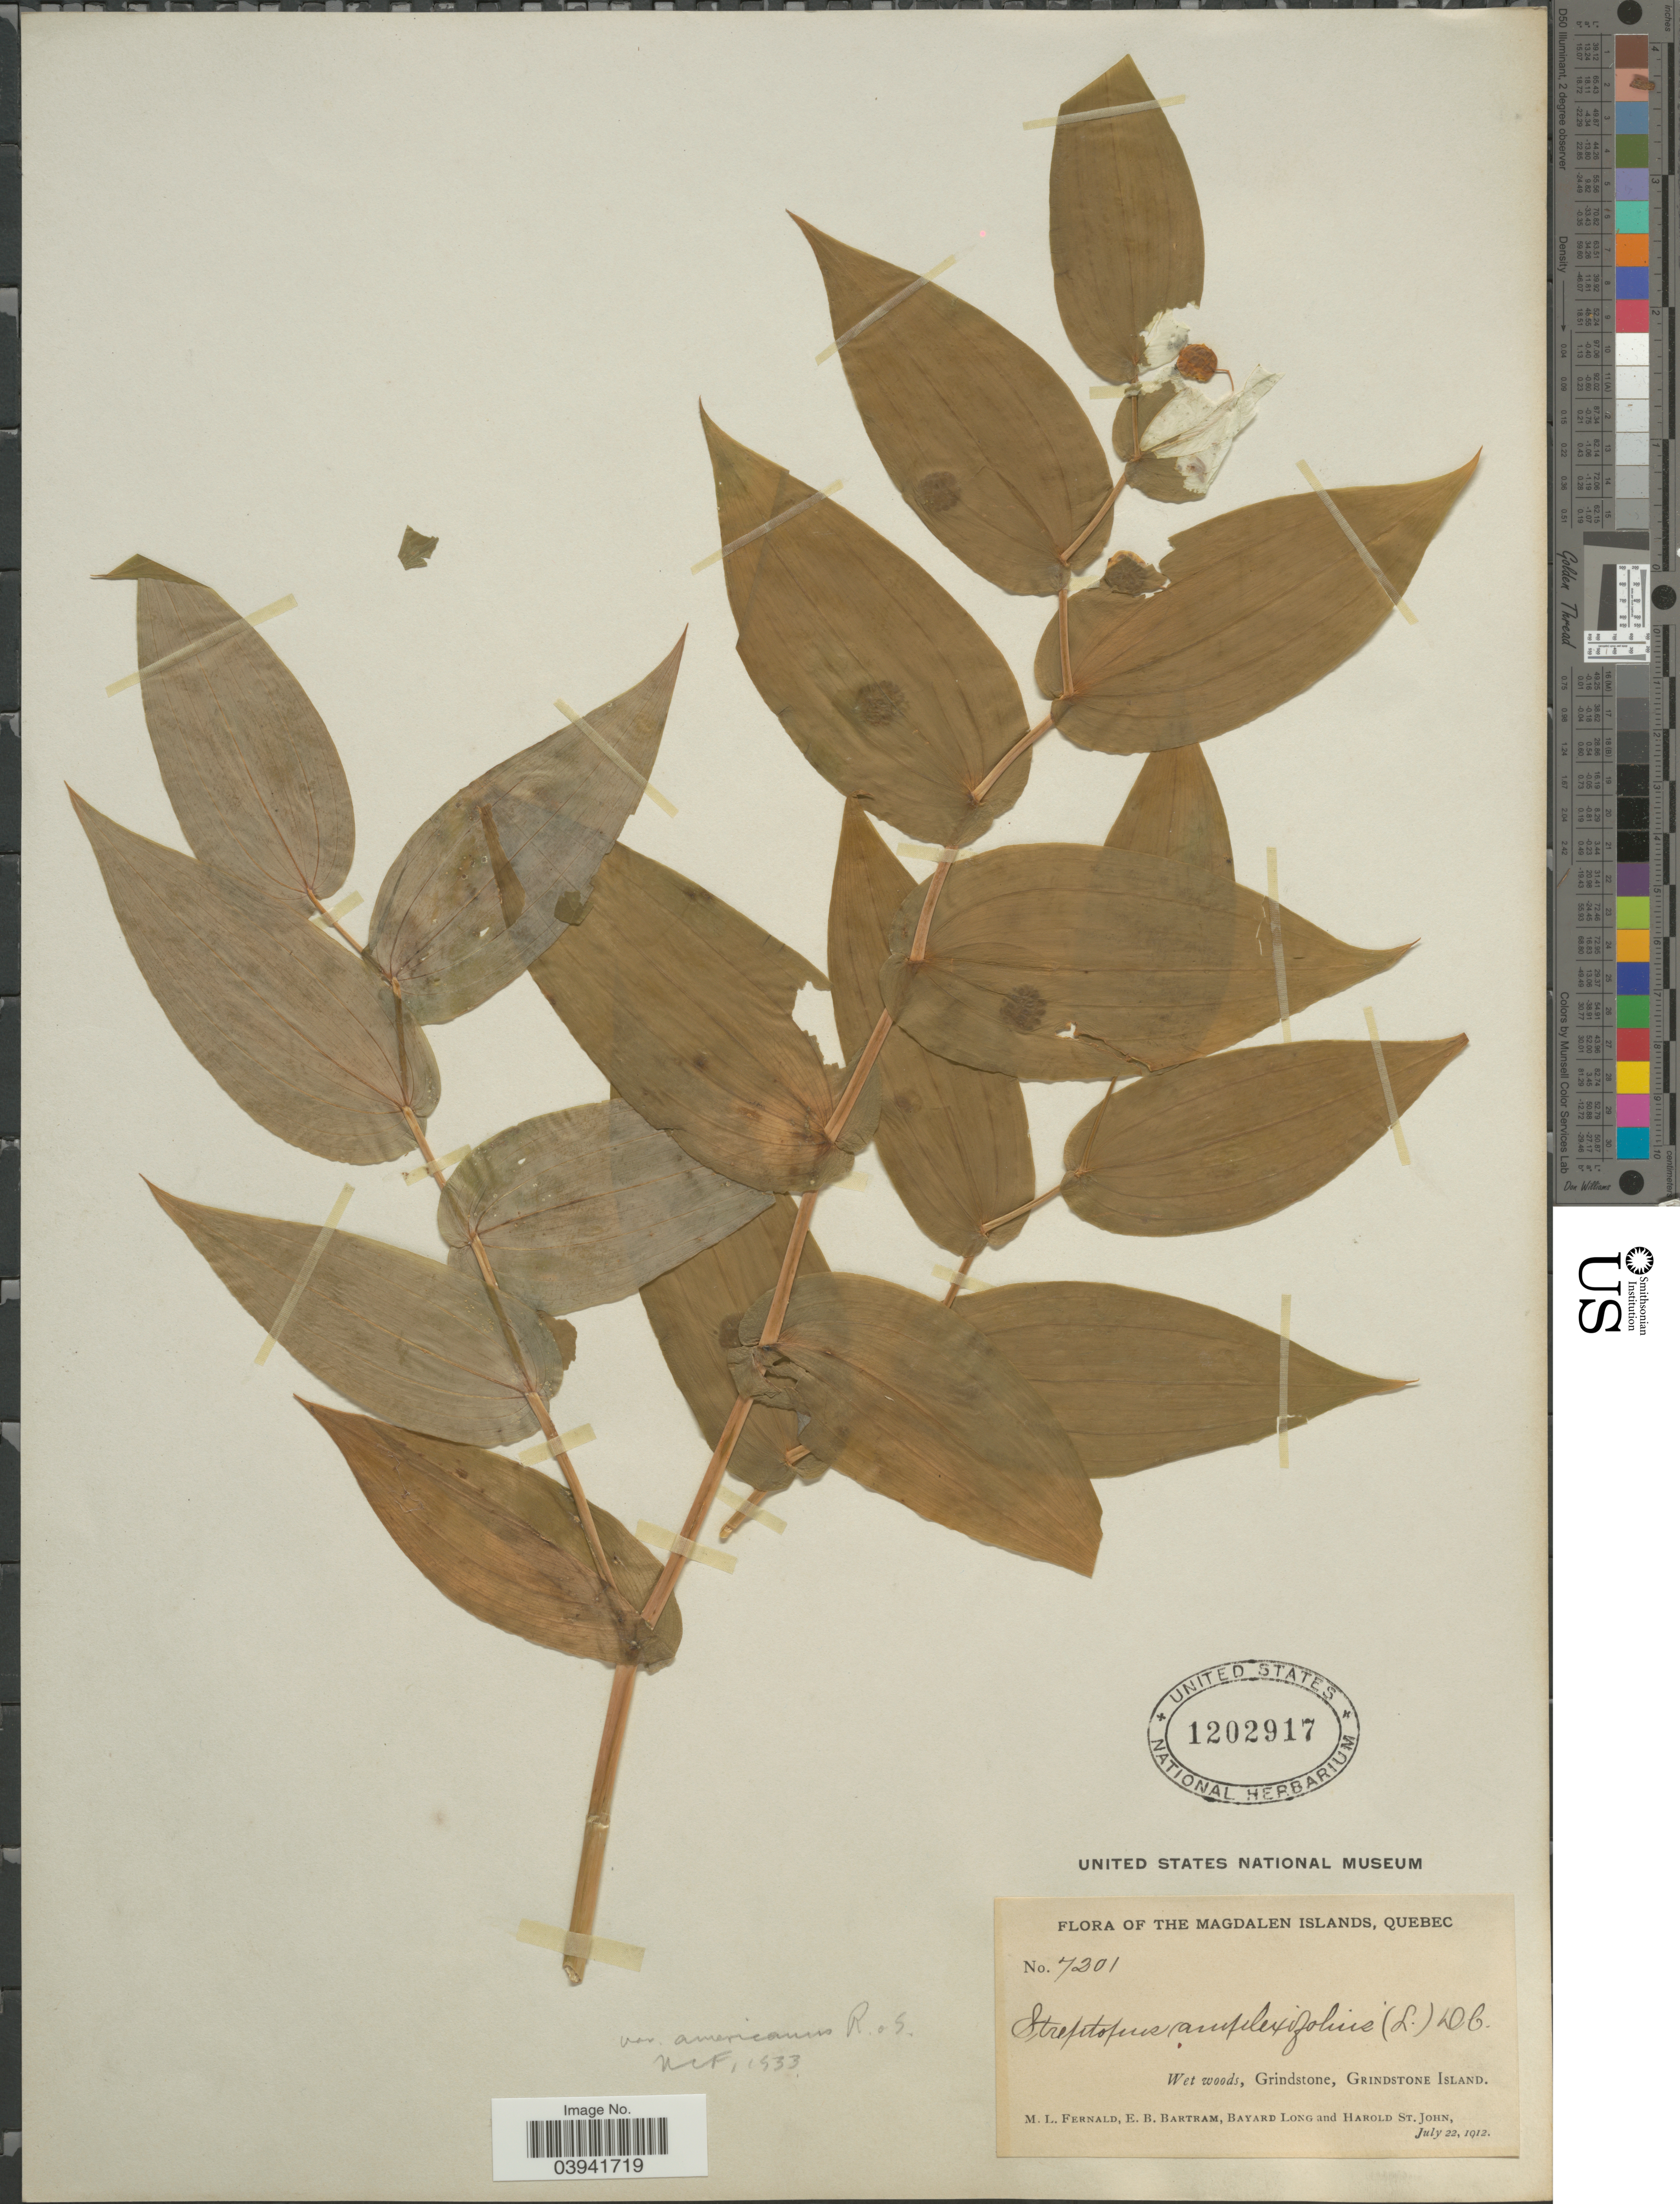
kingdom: Plantae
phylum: Tracheophyta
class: Liliopsida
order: Liliales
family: Liliaceae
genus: Streptopus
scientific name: Streptopus amplexifolius var. americanus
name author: Schult. & Schult. f.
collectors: M. L. Fernald, E. B. Bartram, B. Long & H. St. John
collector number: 7201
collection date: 1912-07-22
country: Canada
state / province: Quebec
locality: The Magdalen Islands. Grindstone, Grindstone Island.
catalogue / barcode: US 1202917